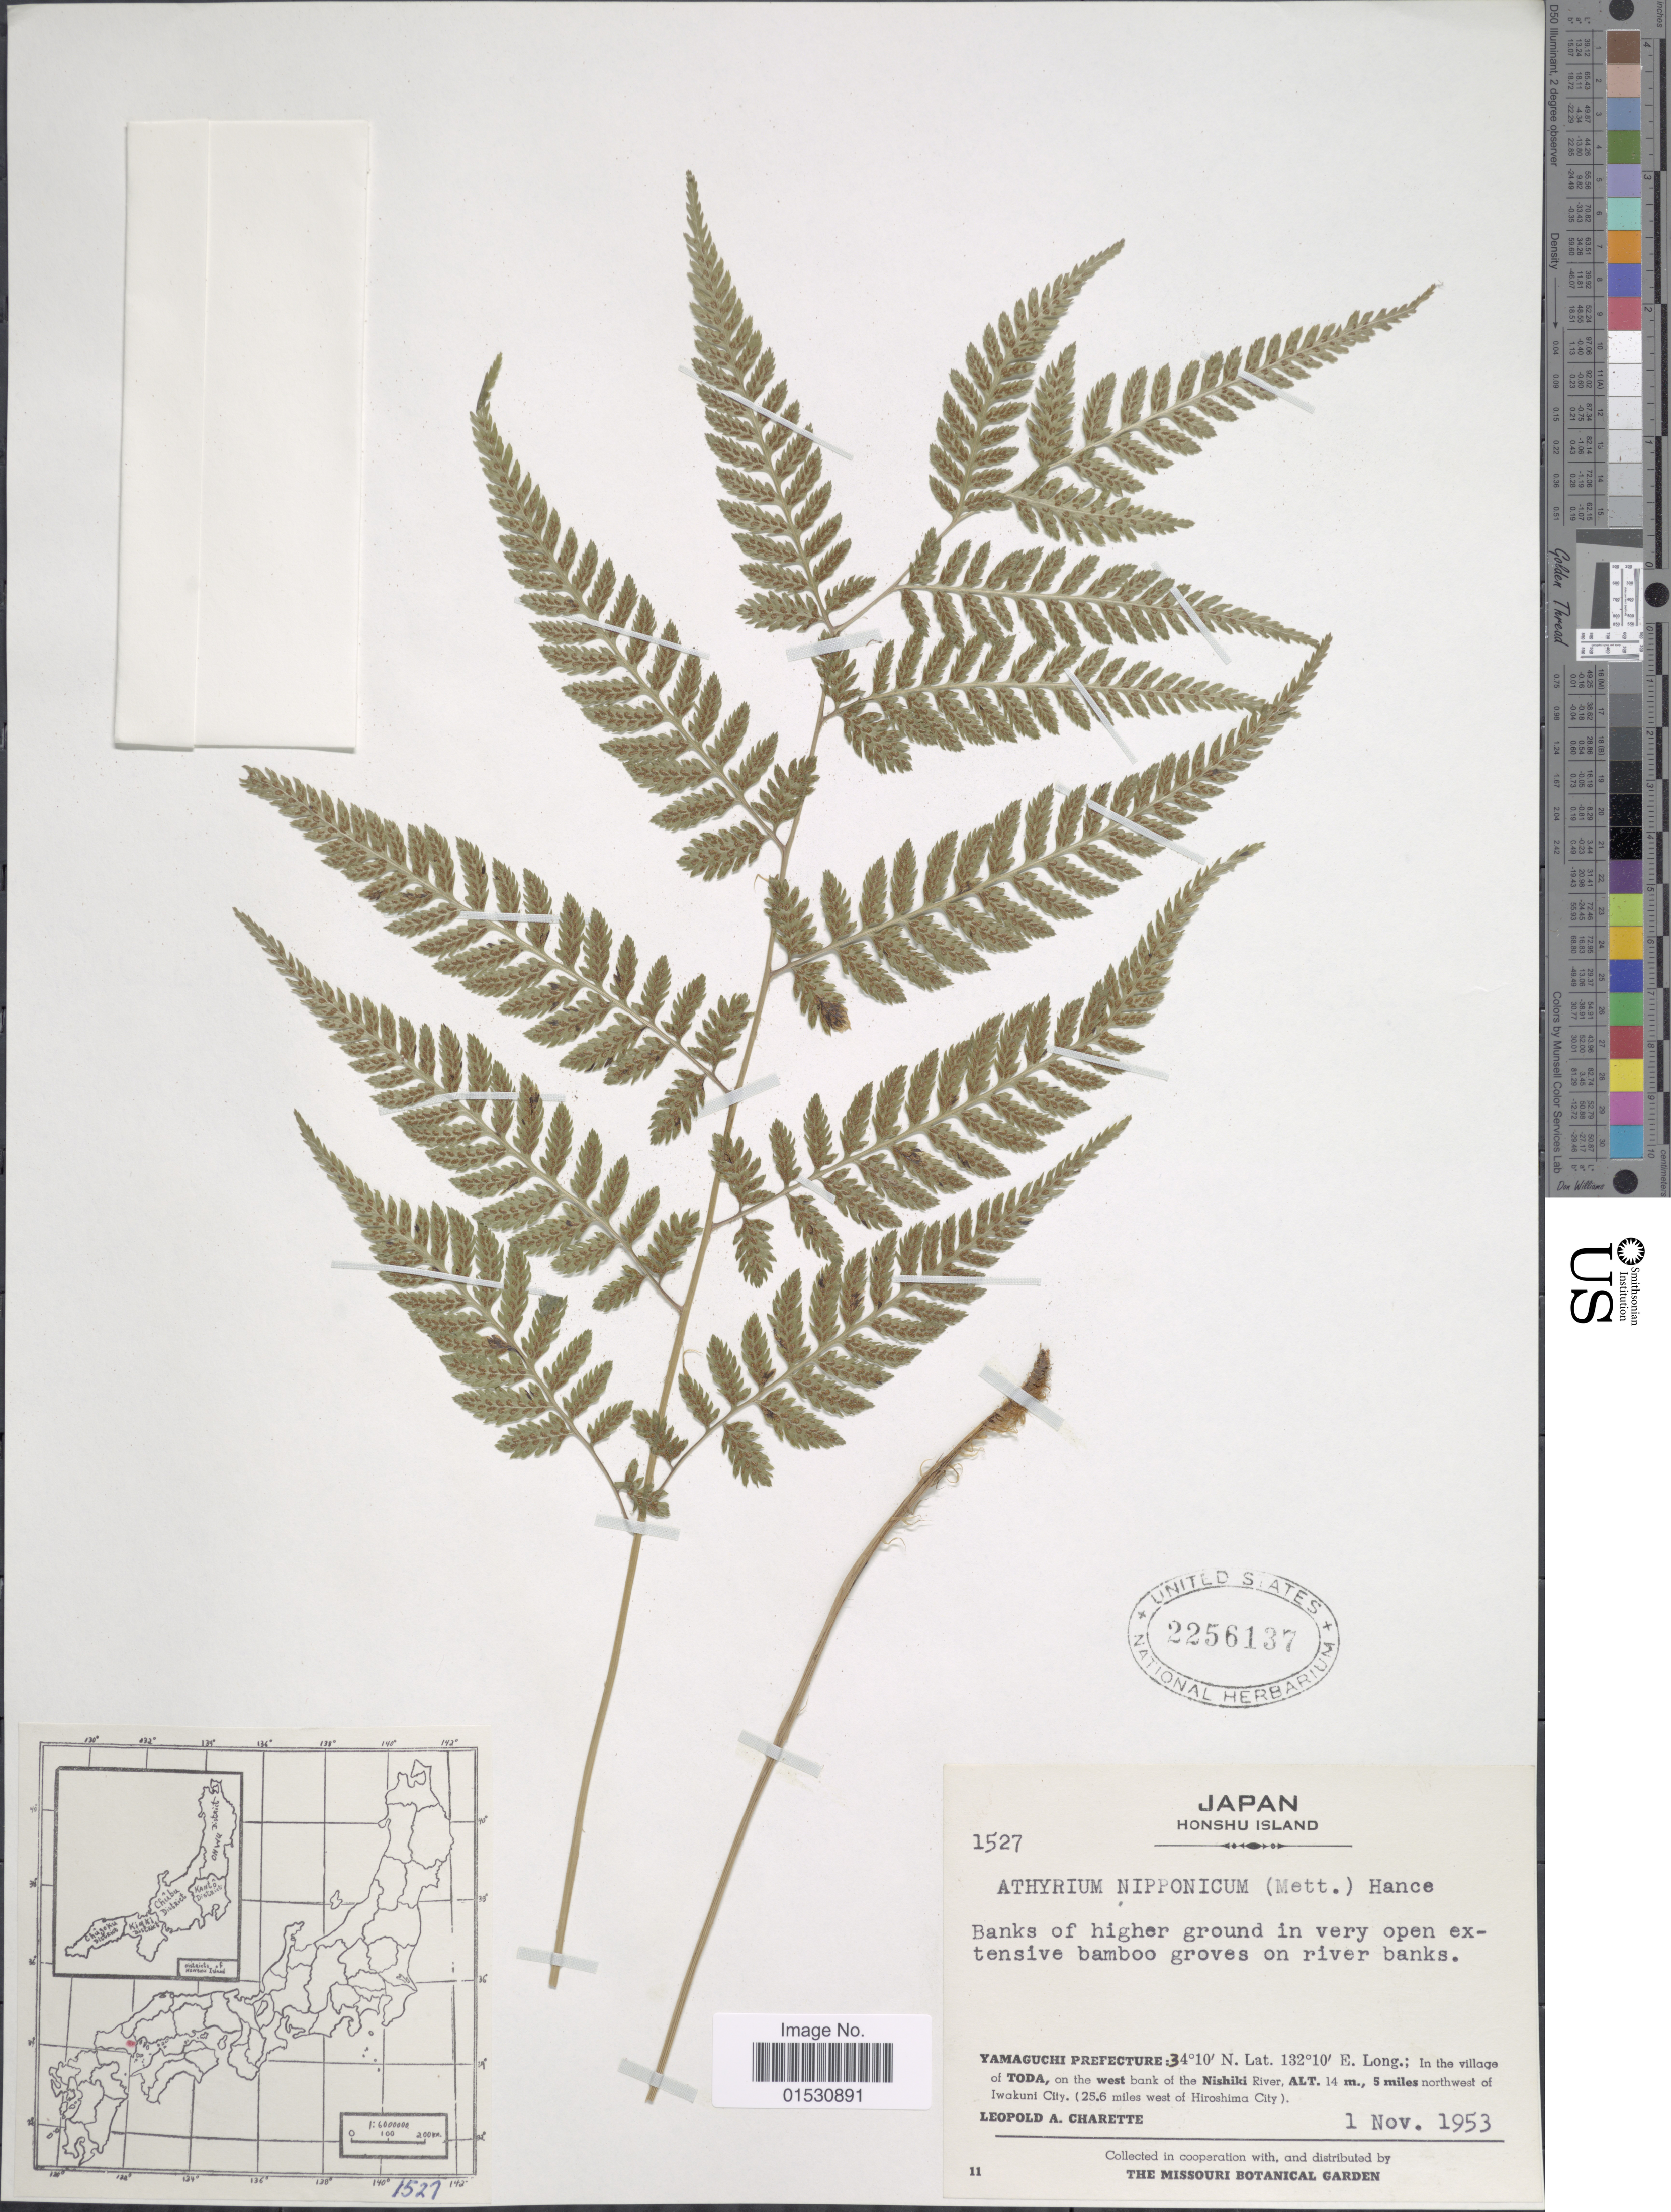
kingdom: Plantae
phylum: Tracheophyta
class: Polypodiopsida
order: Polypodiales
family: Athyriaceae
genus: Athyrium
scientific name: Athyrium nipponicum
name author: (Mett.) Hance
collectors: L. A. Charette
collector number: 1527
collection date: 1953-11-01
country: Japan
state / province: Yamaguti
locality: Honshu Island. Yamagushi Prefecture. In the village of Toda, on the west bank of the Nishiki River. 5 miles northwest of Iwakuni City. (25.6 miles west of Hiroshima City).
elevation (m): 14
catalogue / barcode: US 2256137